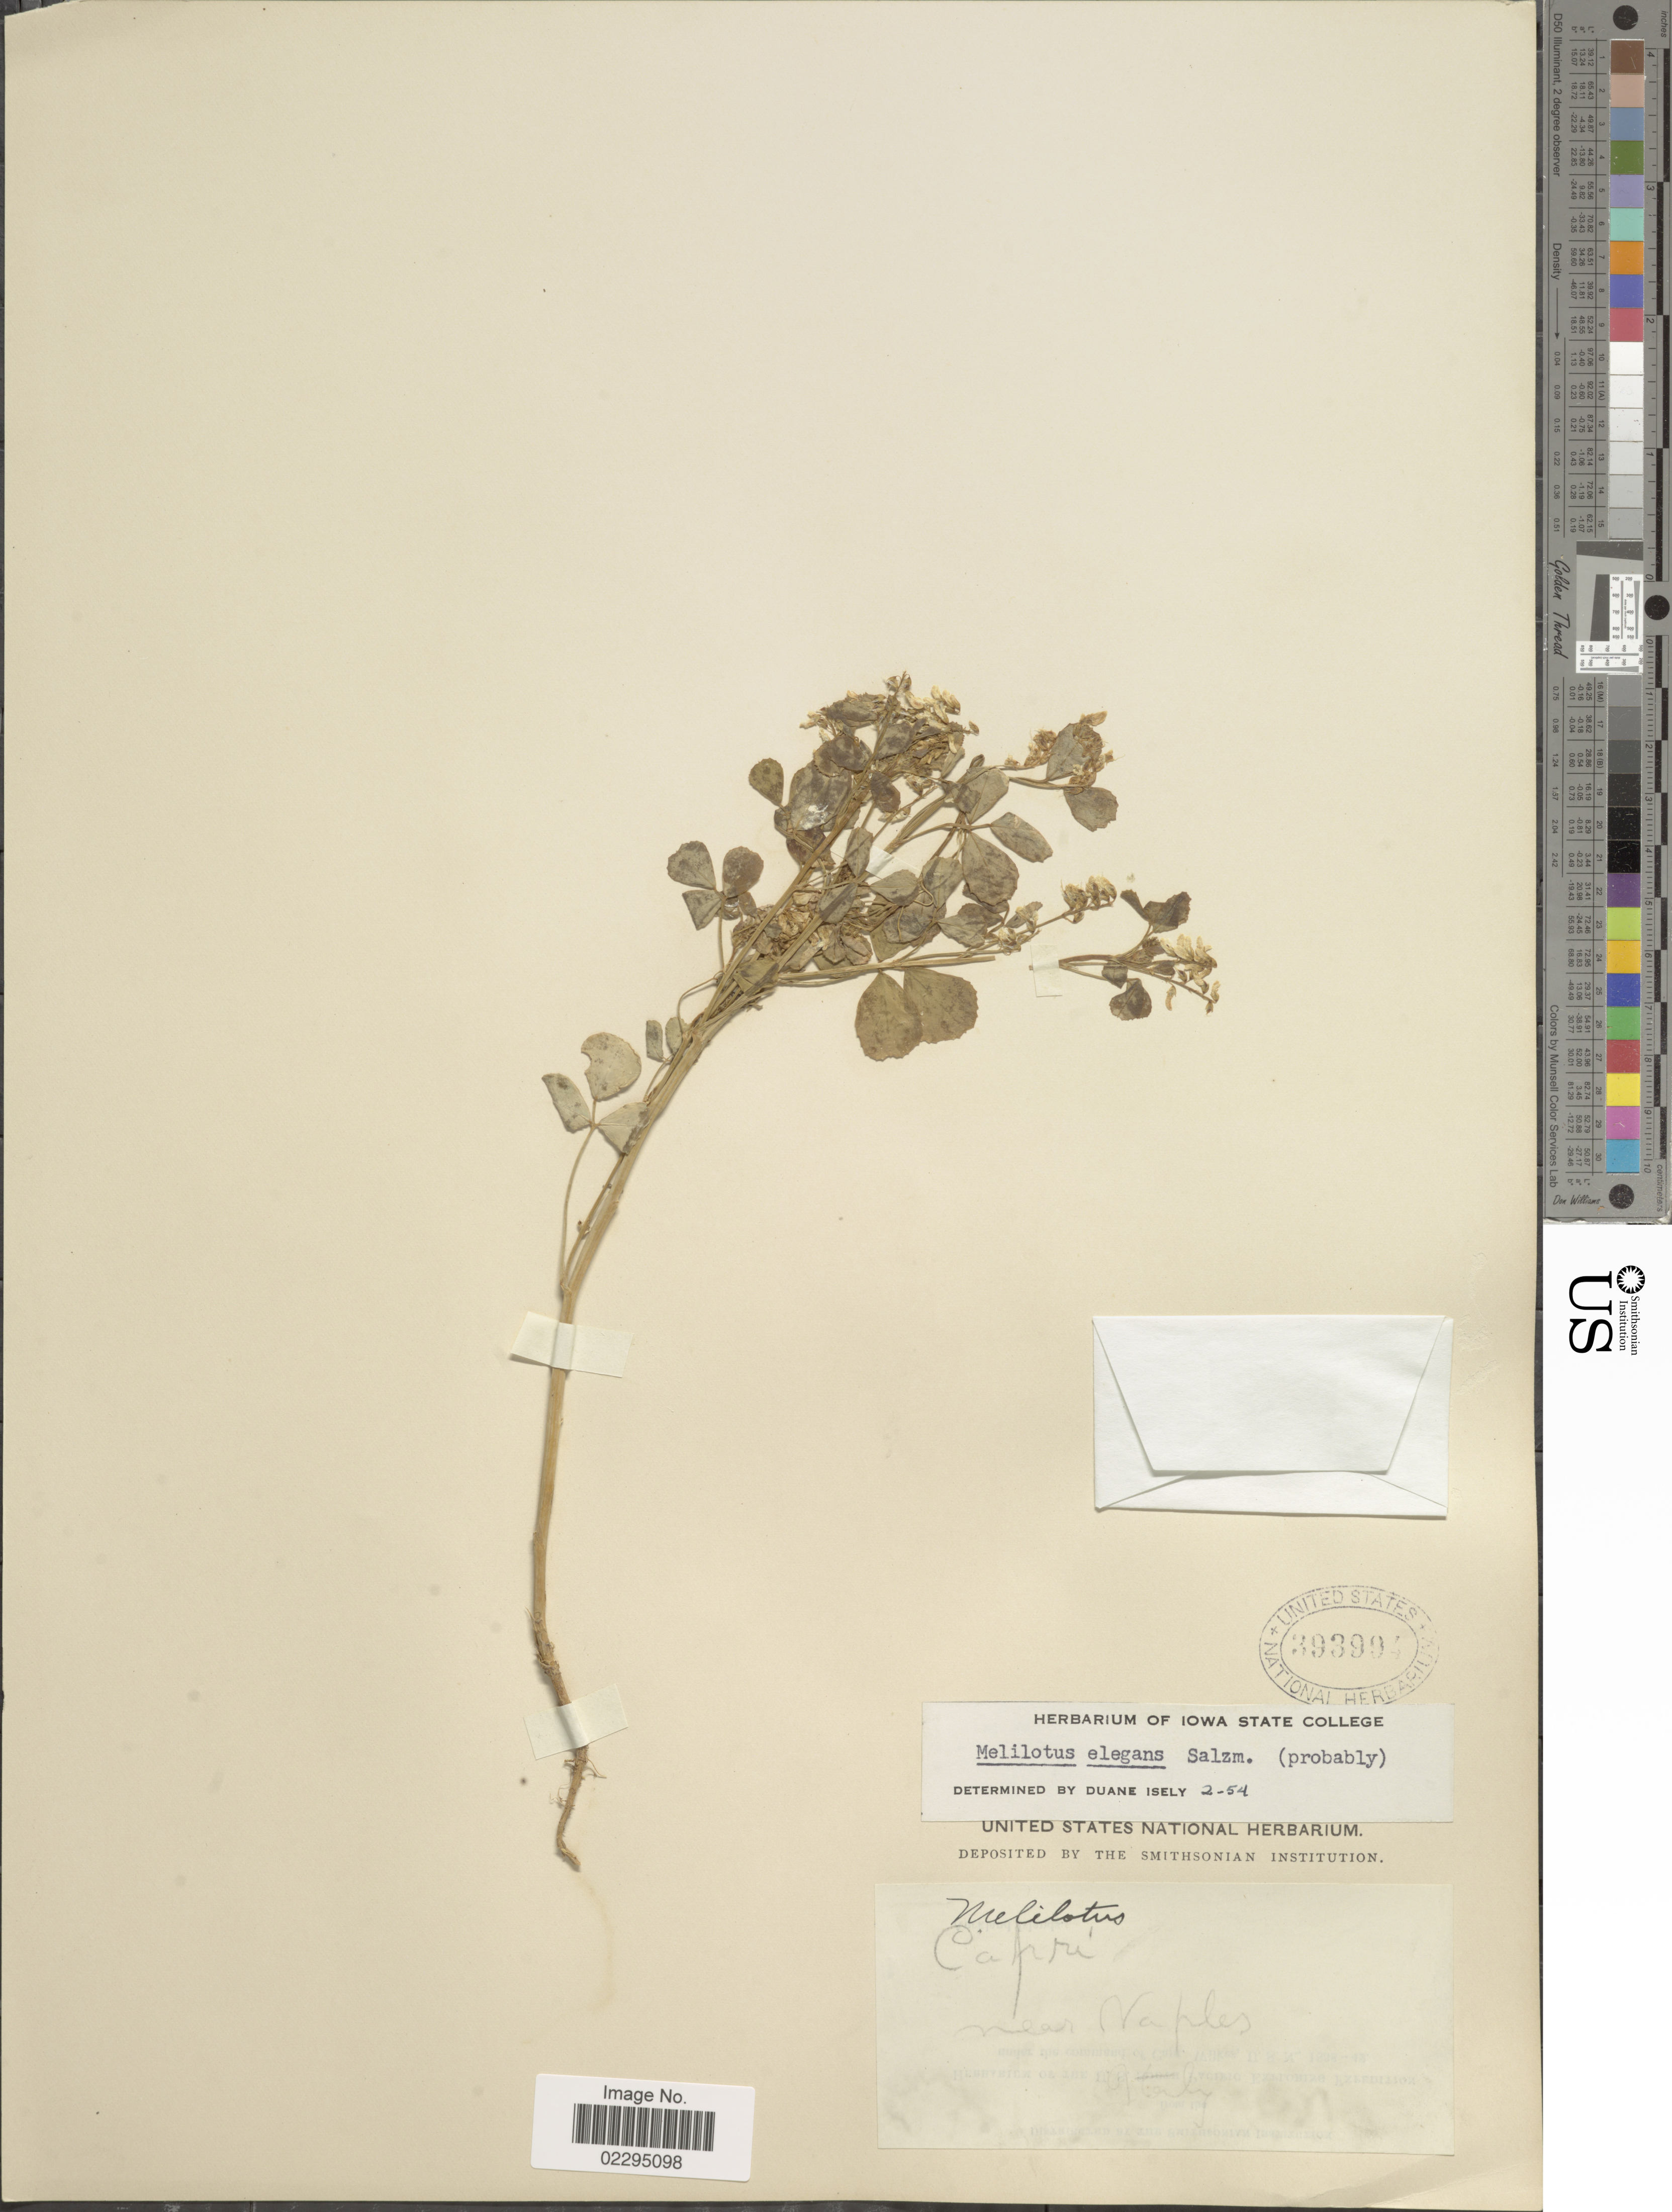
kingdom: Plantae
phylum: Tracheophyta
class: Magnoliopsida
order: Fabales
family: Fabaceae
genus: Melilotus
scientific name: Melilotus elegans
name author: Salzm. ex Ser.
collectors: ex herb. United States National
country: Italy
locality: Capri, near Naples, Italy.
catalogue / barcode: US 393994